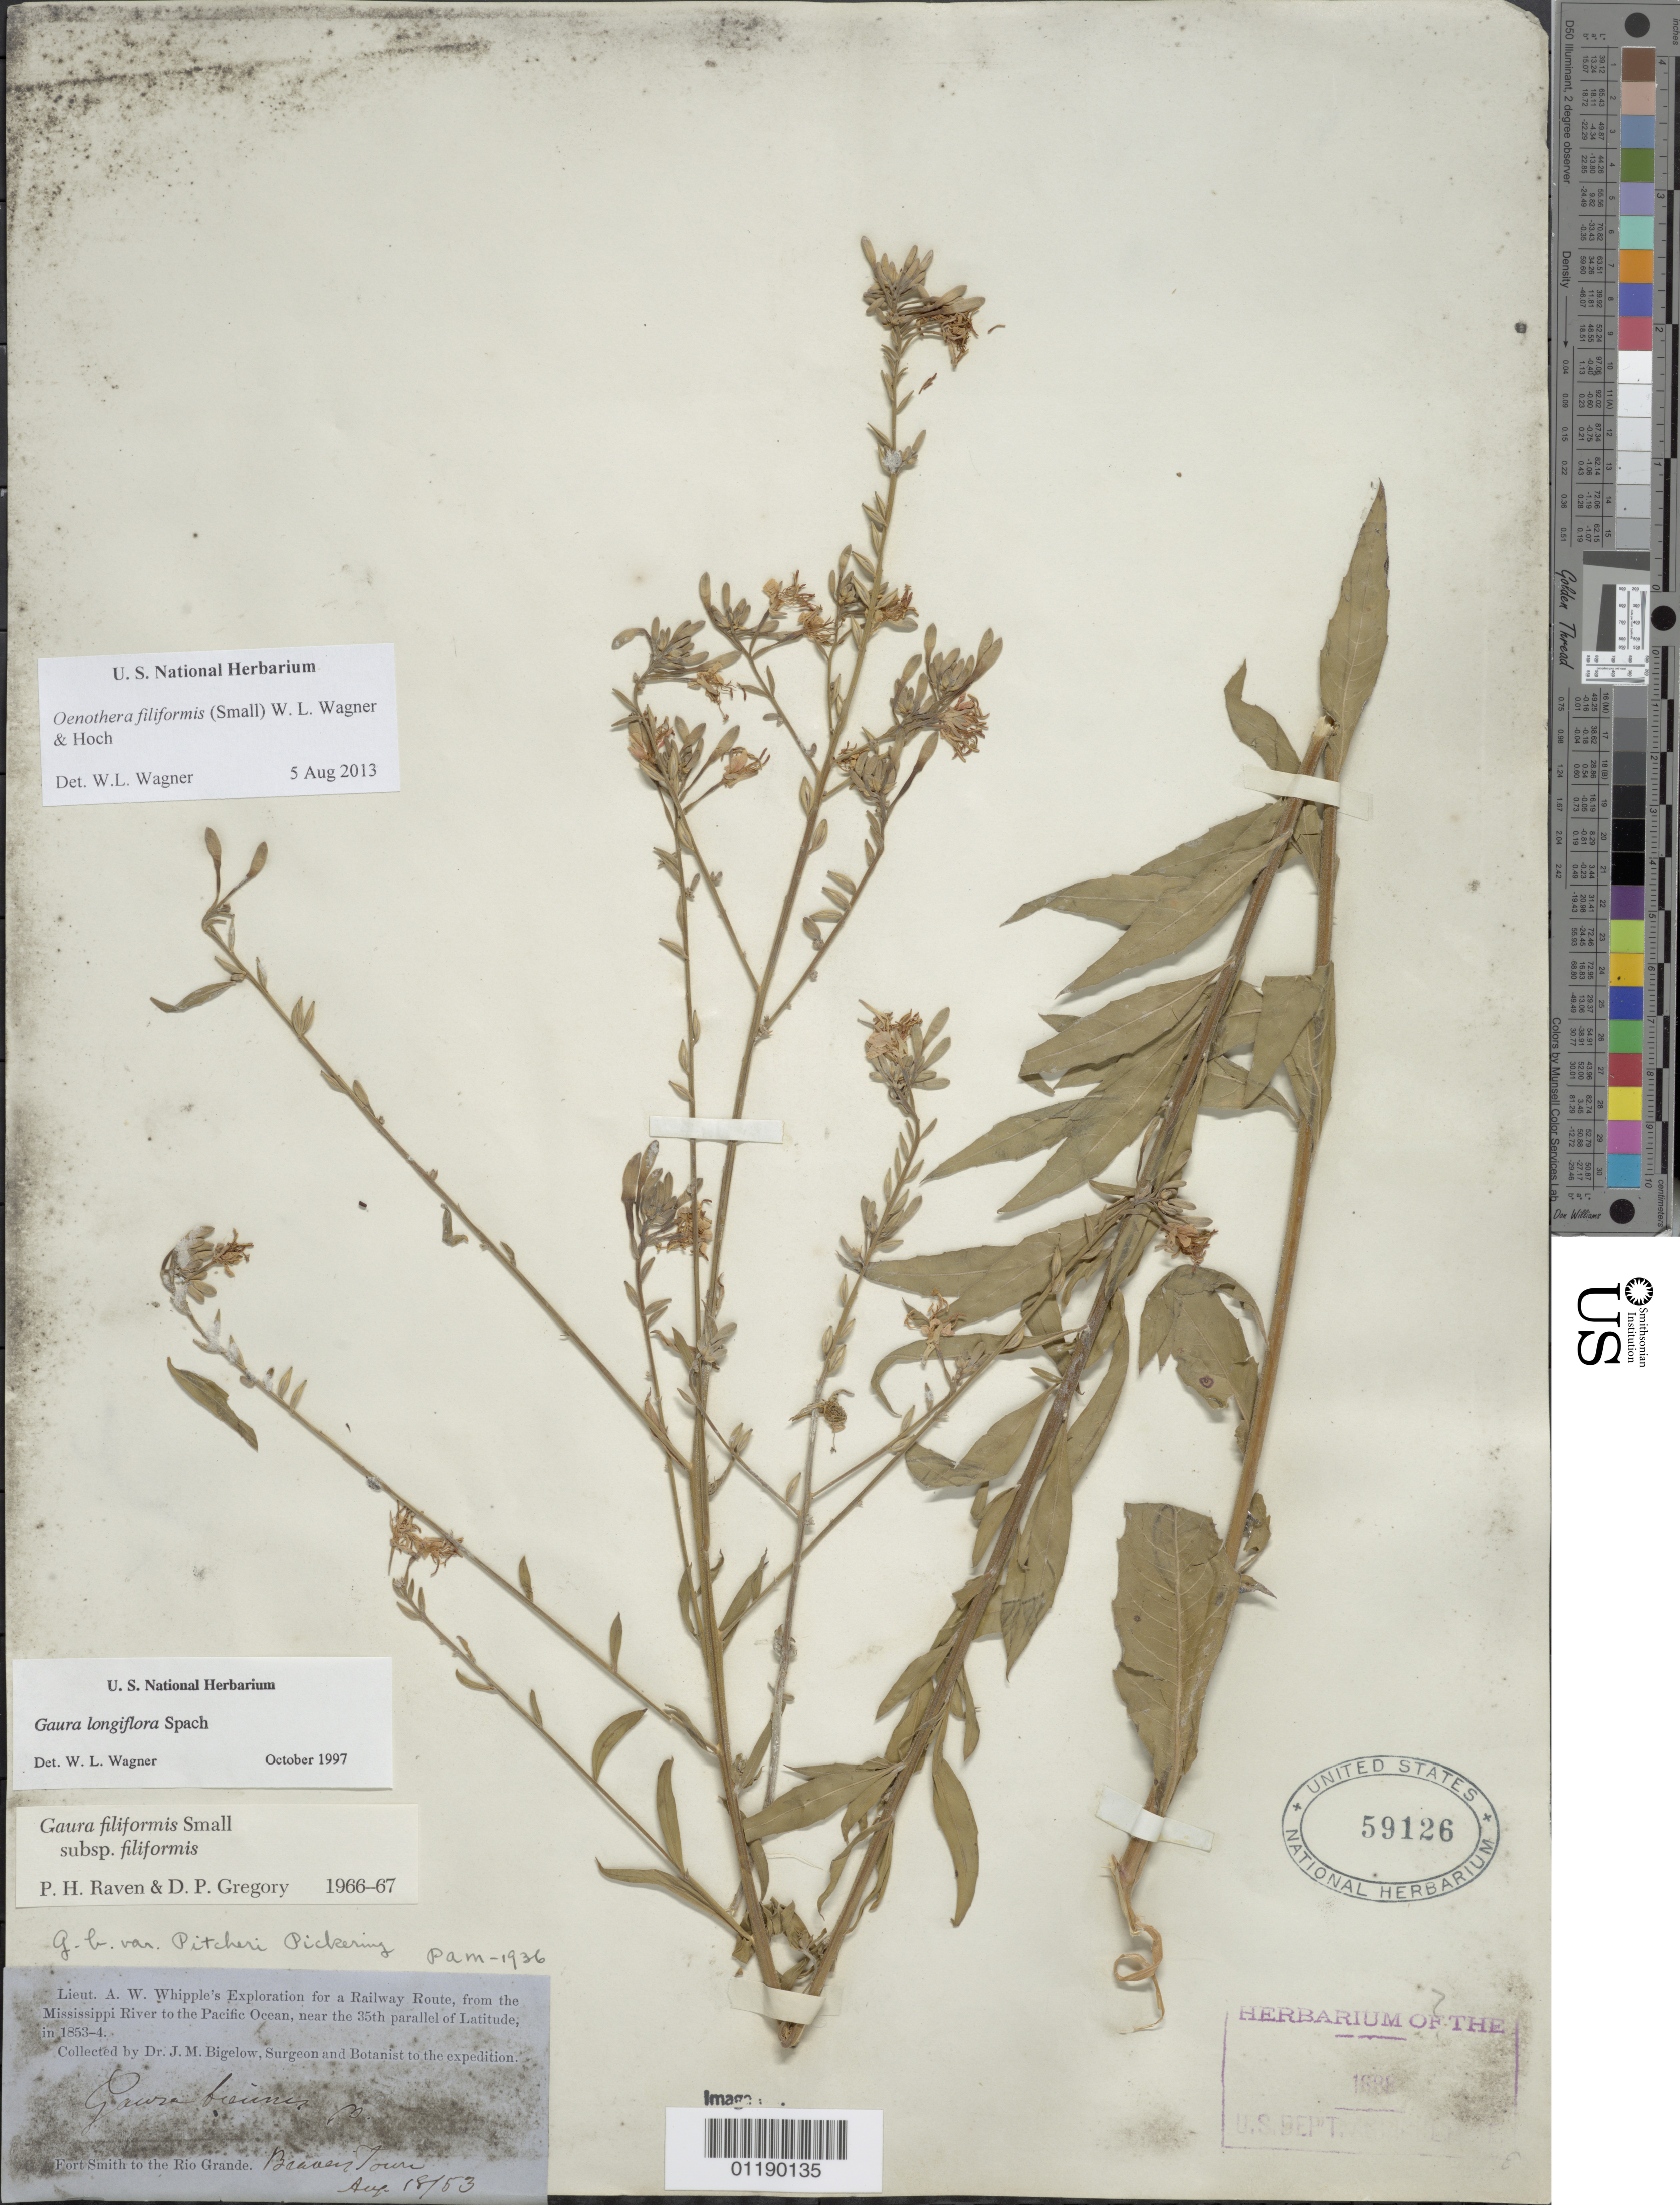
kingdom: Plantae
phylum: Tracheophyta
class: Magnoliopsida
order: Myrtales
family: Onagraceae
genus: Oenothera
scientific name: Oenothera filiformis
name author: (Small) W.L. Wagner & Hoch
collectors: J. M. Bigelow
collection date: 1853-08-18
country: United States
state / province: Oklahoma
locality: Beaver Town, Fort Smith to the Rio Grande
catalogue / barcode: US 59126